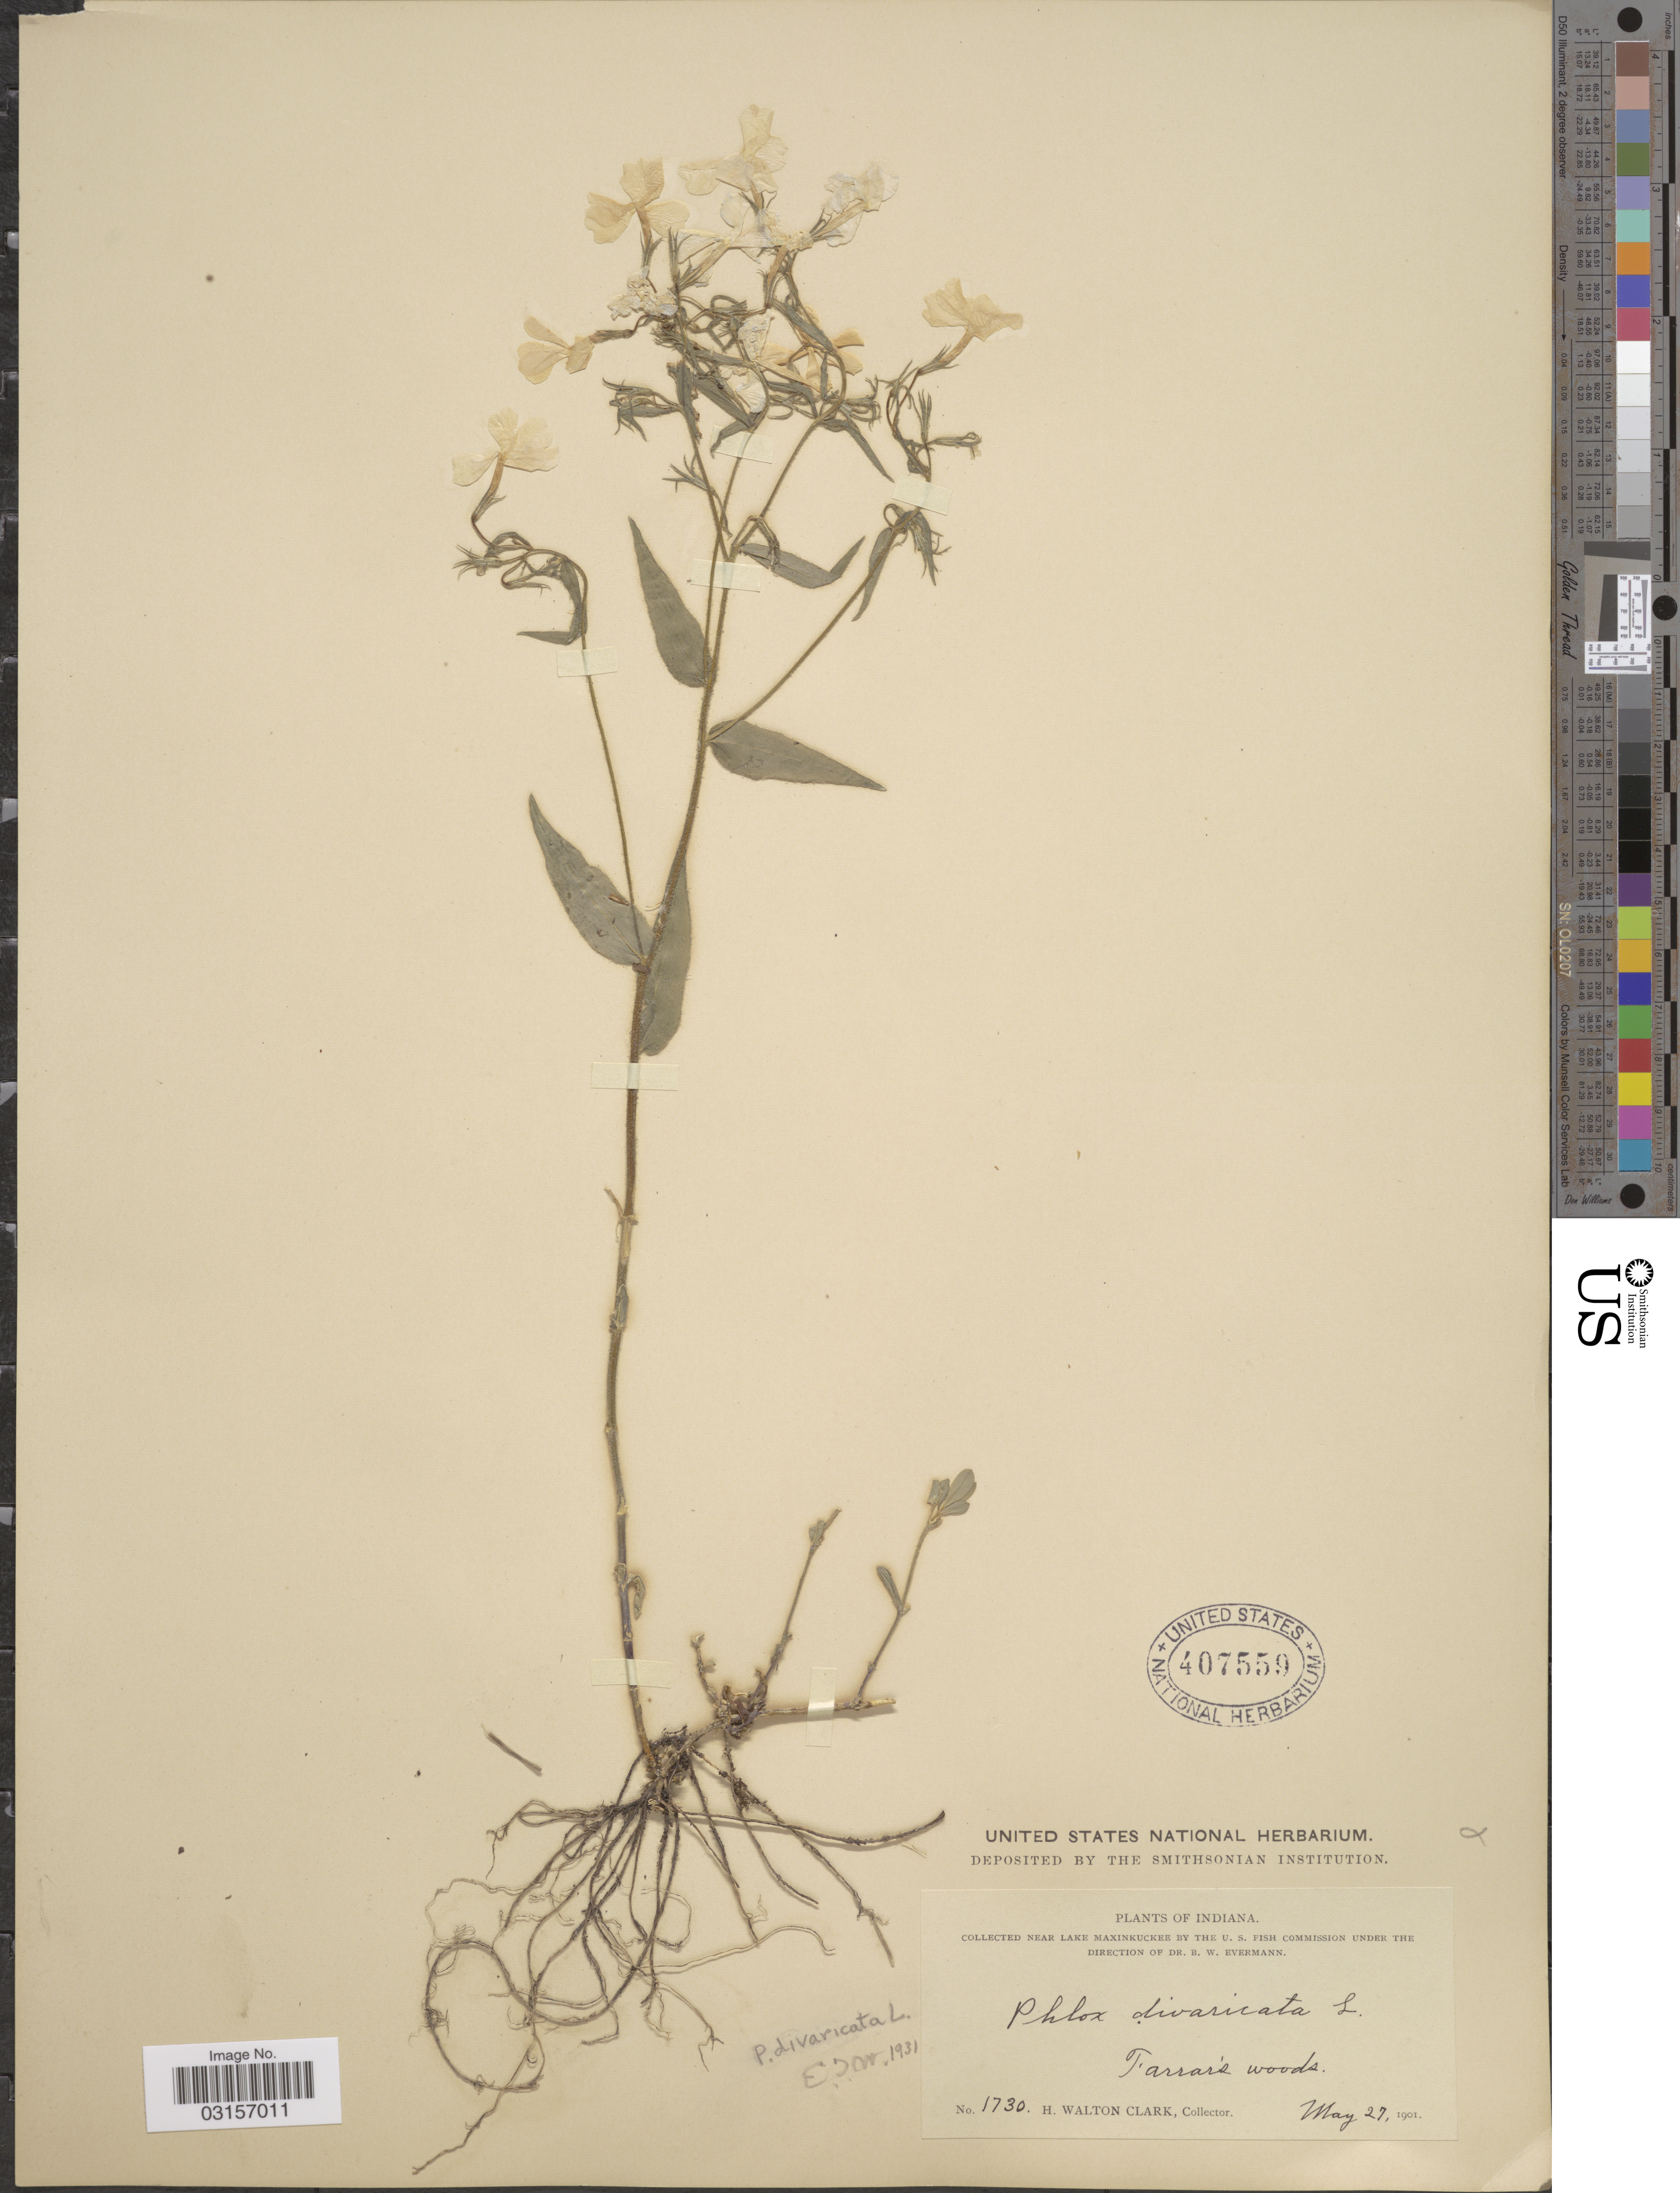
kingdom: Plantae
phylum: Tracheophyta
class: Magnoliopsida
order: Ericales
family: Polemoniaceae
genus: Phlox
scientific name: Phlox divaricata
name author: L.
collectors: H. W. Clark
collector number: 1730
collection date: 1901-05-27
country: United States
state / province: Indiana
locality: Farrar's woods.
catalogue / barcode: US 407559